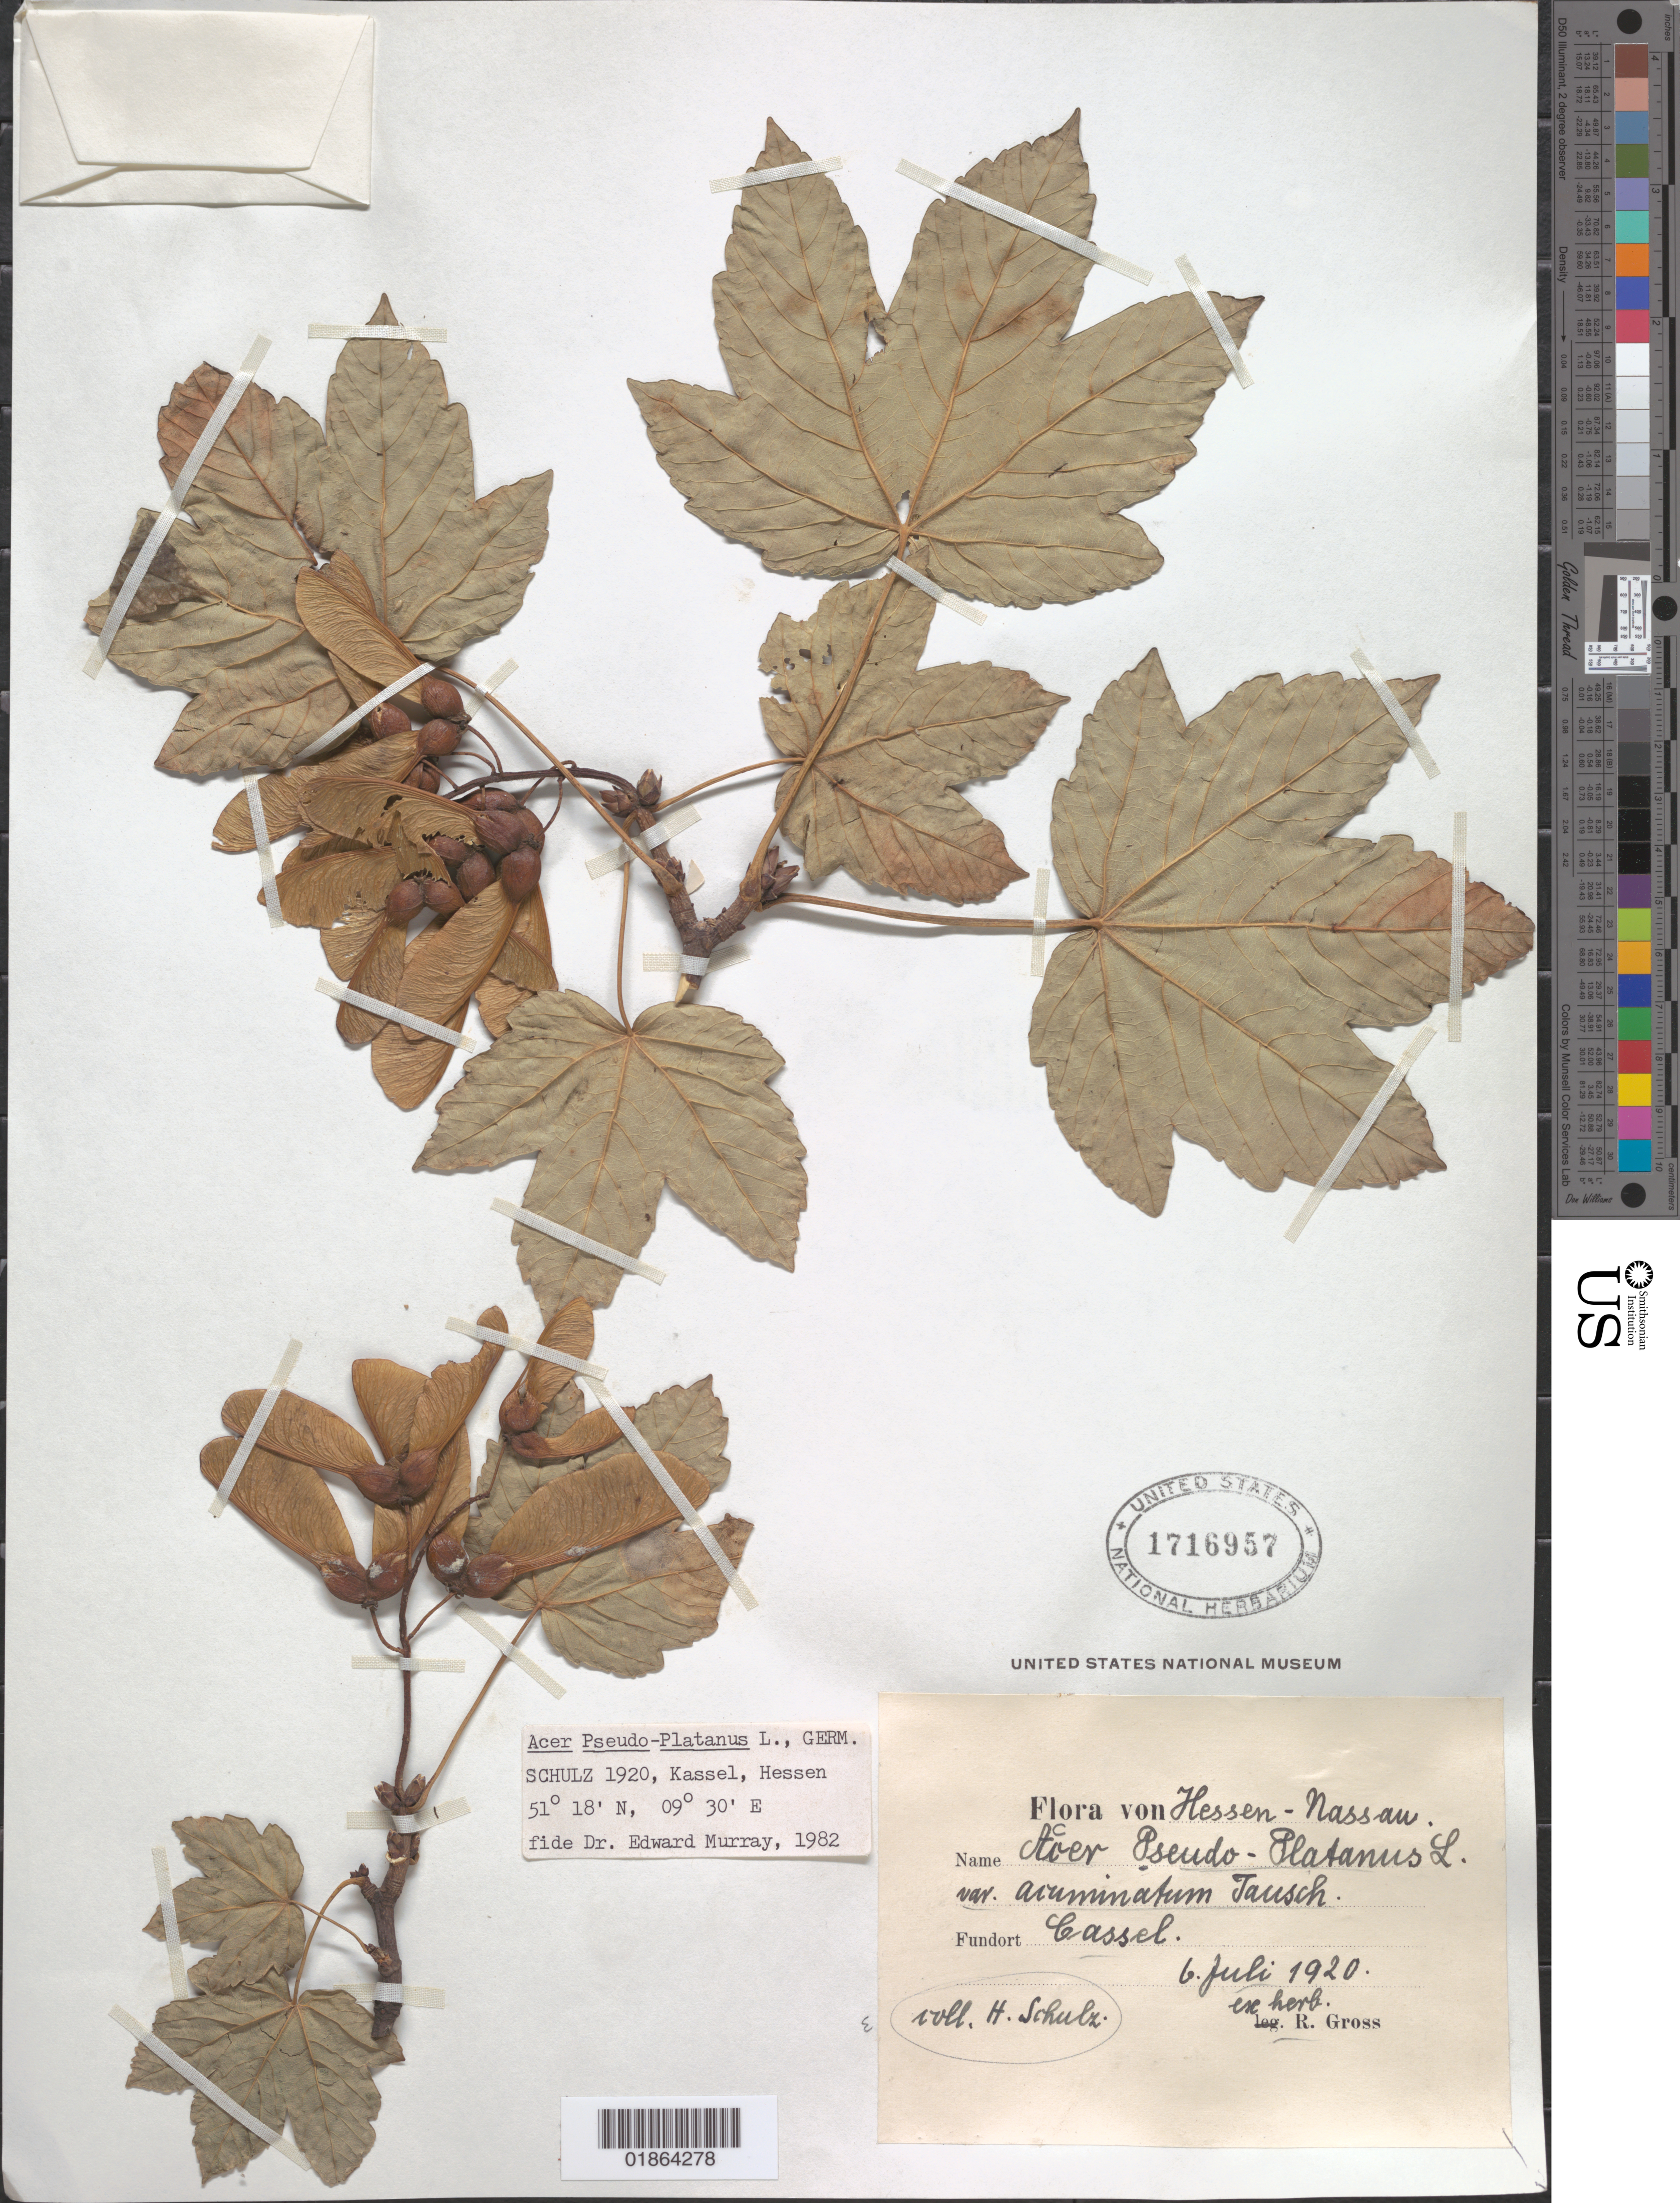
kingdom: Plantae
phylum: Tracheophyta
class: Magnoliopsida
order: Sapindales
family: Sapindaceae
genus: Acer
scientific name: Acer pseudoplatanus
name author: L.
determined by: Murray, Edward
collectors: H. Schulz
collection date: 1920-07-06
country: Germany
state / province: Hesse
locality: Cassel [Kassel]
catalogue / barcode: US 1716957